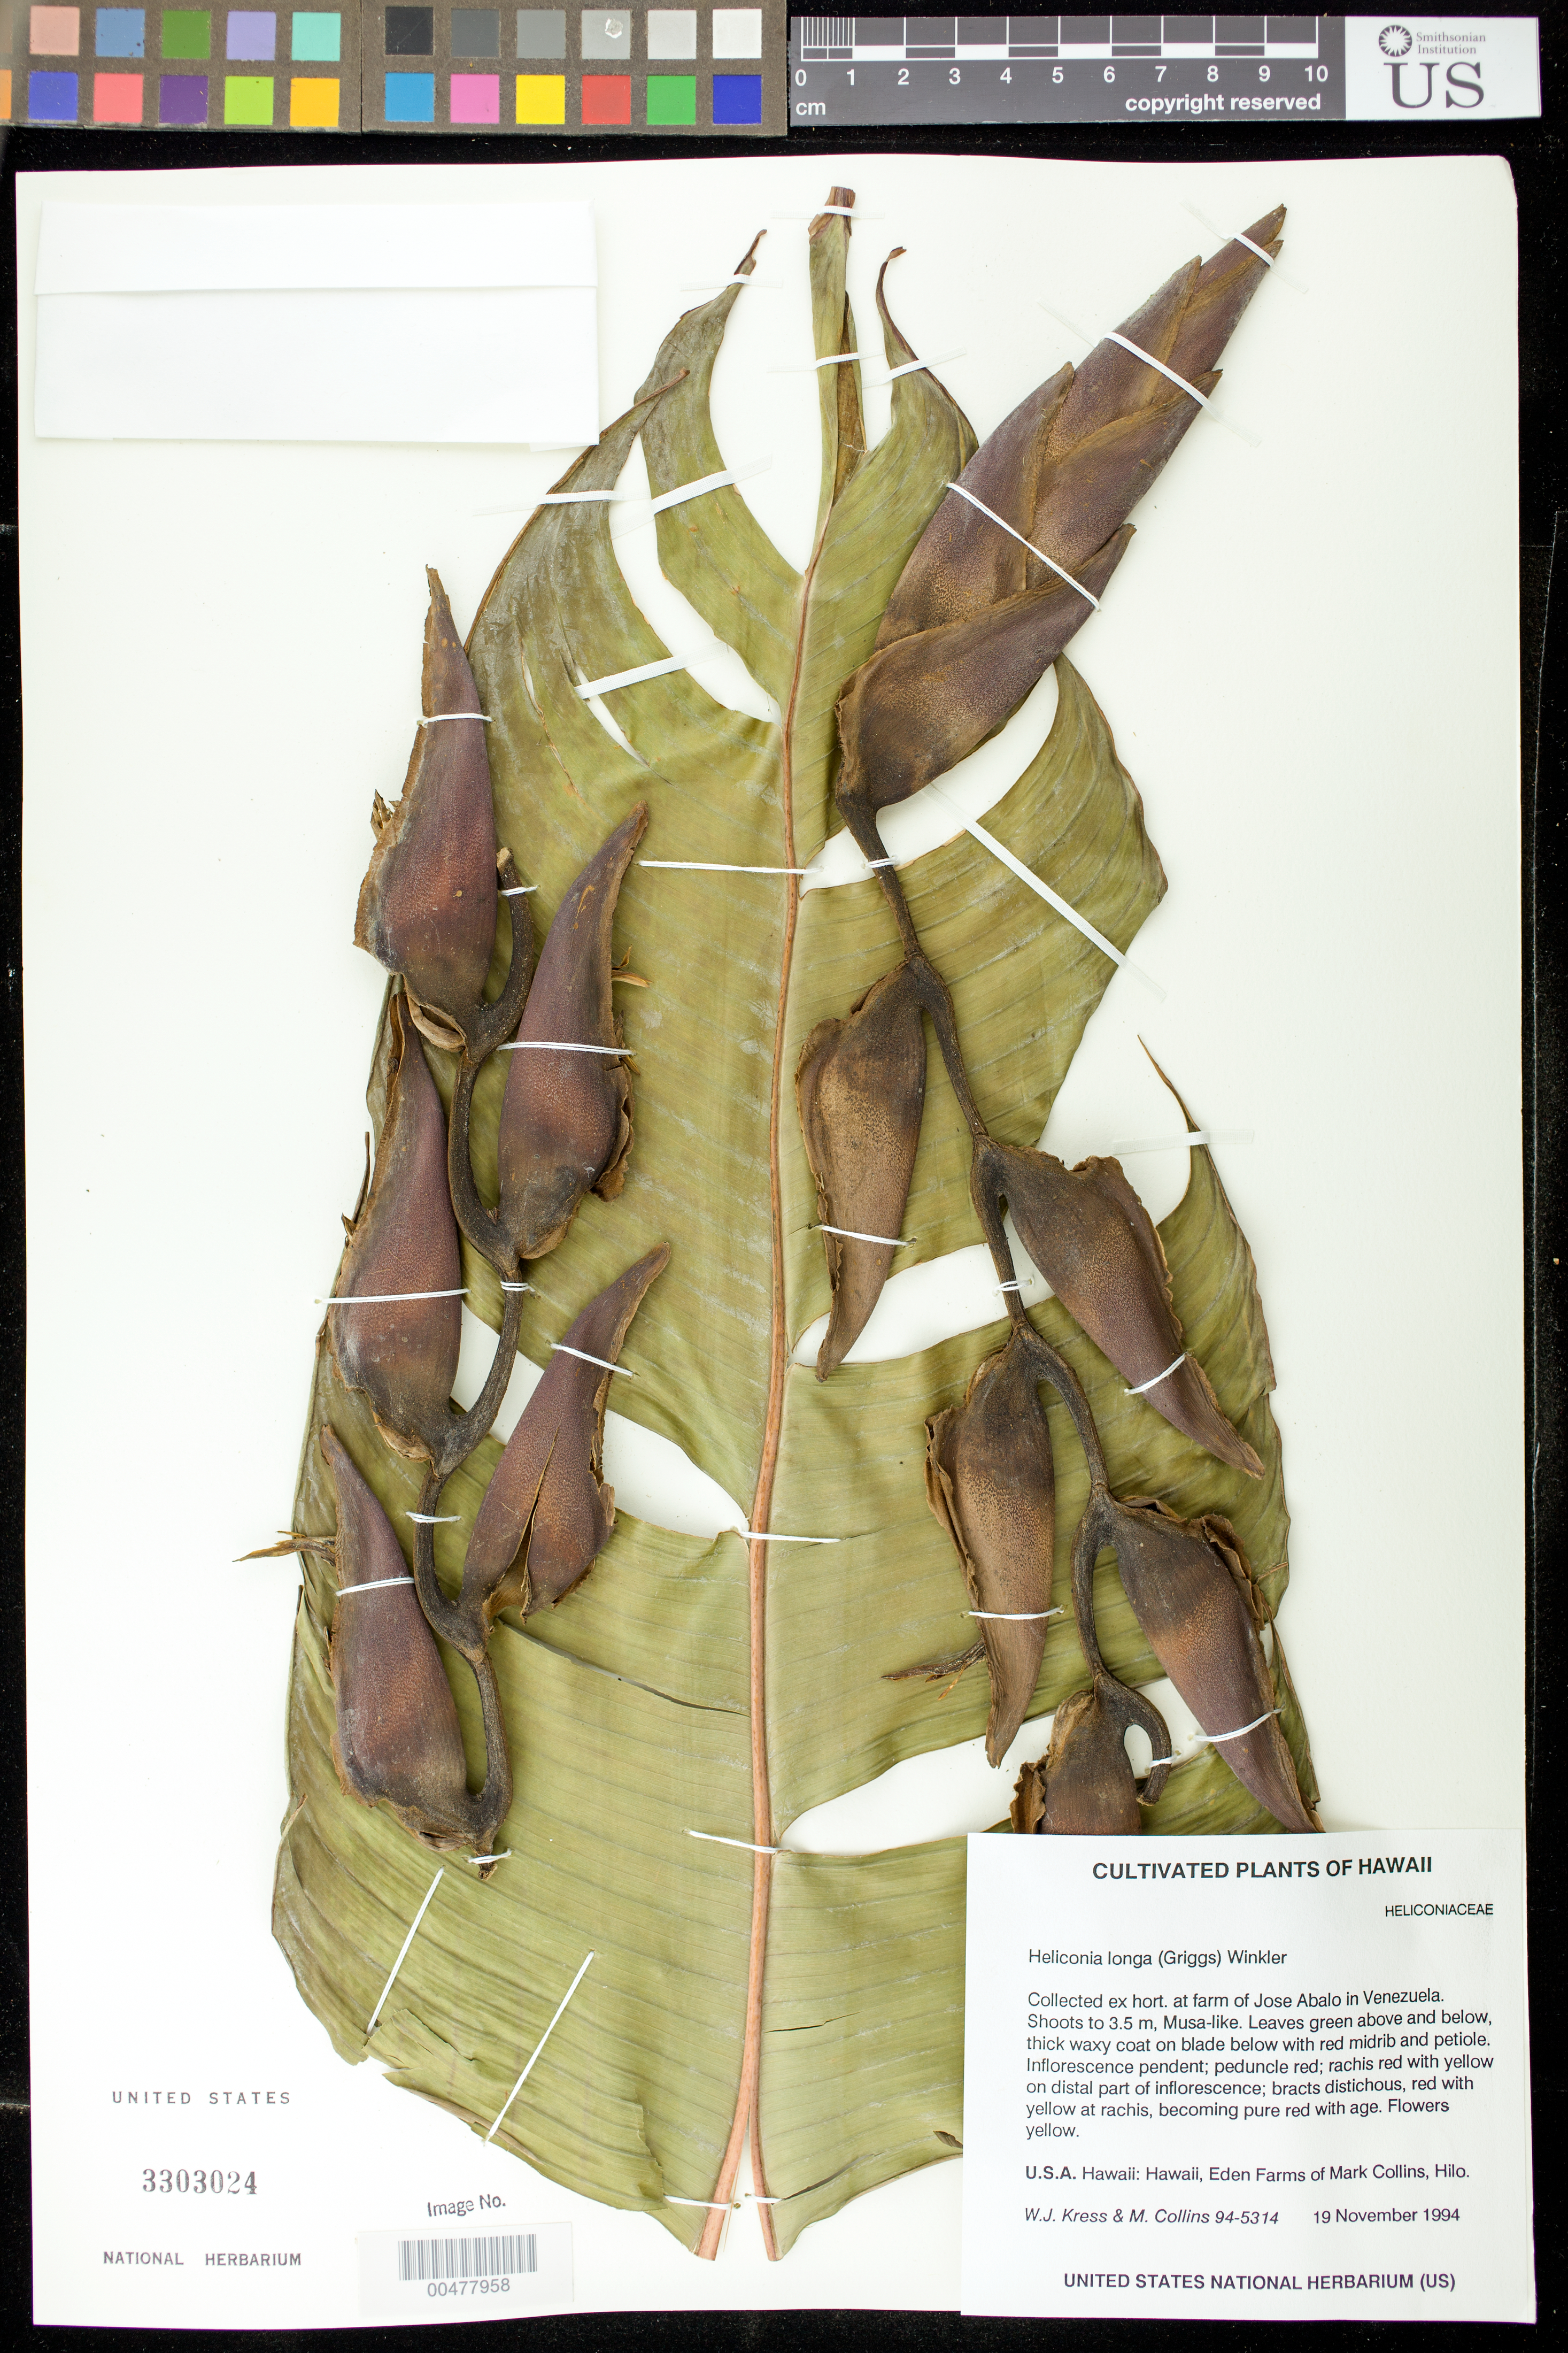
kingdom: Plantae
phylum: Tracheophyta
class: Liliopsida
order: Zingiberales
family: Heliconiaceae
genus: Heliconia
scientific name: Heliconia longa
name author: (R.F. Griggs) H.J.P. Winkl.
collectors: W. J. Kress & M. Collins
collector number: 94-5314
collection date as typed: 19 Nov 1994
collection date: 1994-11-19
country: United States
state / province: Hawaii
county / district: Hawaii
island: Hawaii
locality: Eden Farms of Mark Collins, Hilo, originally from Venezuela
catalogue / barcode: US 3303024